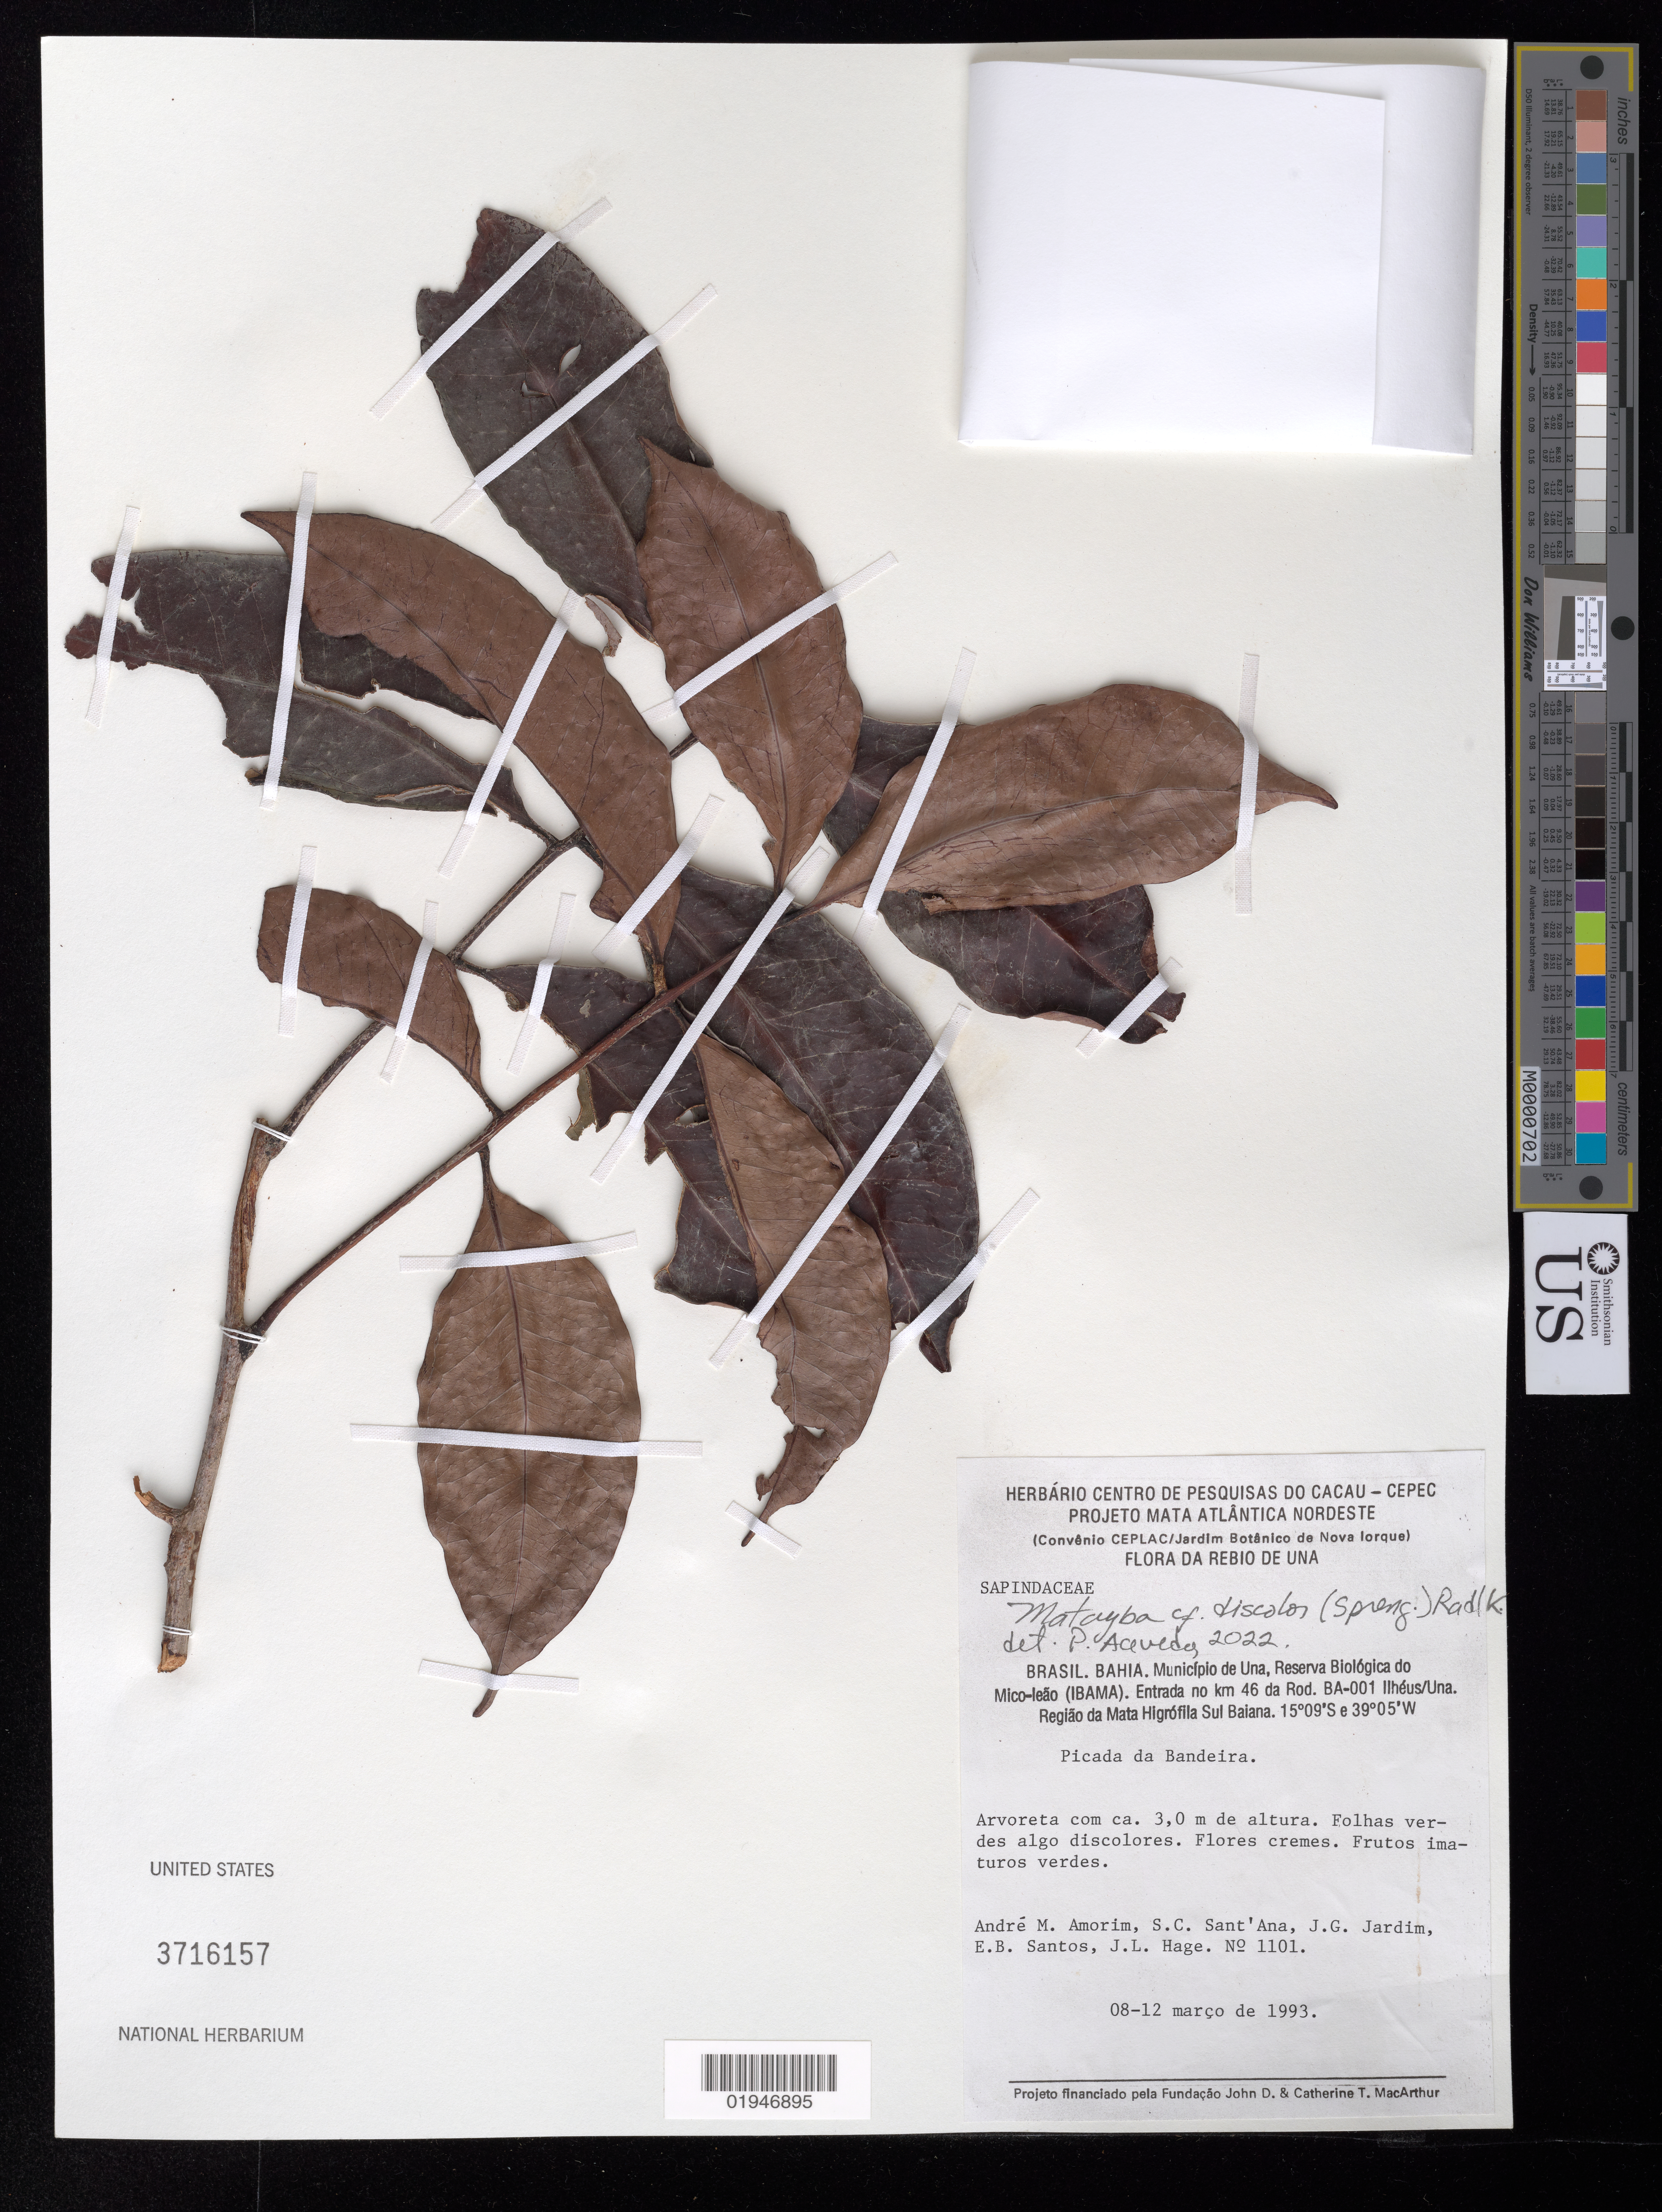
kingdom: Plantae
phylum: Tracheophyta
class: Magnoliopsida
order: Sapindales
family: Sapindaceae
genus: Matayba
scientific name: Matayba discolor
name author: Radlk.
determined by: Acevedo-Rodríguez, P., (BOT), Smithsonian Institution - National Museum of Natural History (UNITED STATES)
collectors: A. M. Amorim, S. C. Sant'Ana, J. Jardim & J. L. Hage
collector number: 1101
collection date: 1993-03-08/1993-03-12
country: Brazil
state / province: Bahia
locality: Município de Una, Reserva Biológica do Mico-leão (IBAMA). Entrada no km 46 da Rod. BA-001 Ilhéus/Una. Regiã da mata higrófila Sul Baiana. Picada da Bandeira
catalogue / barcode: US 3716157